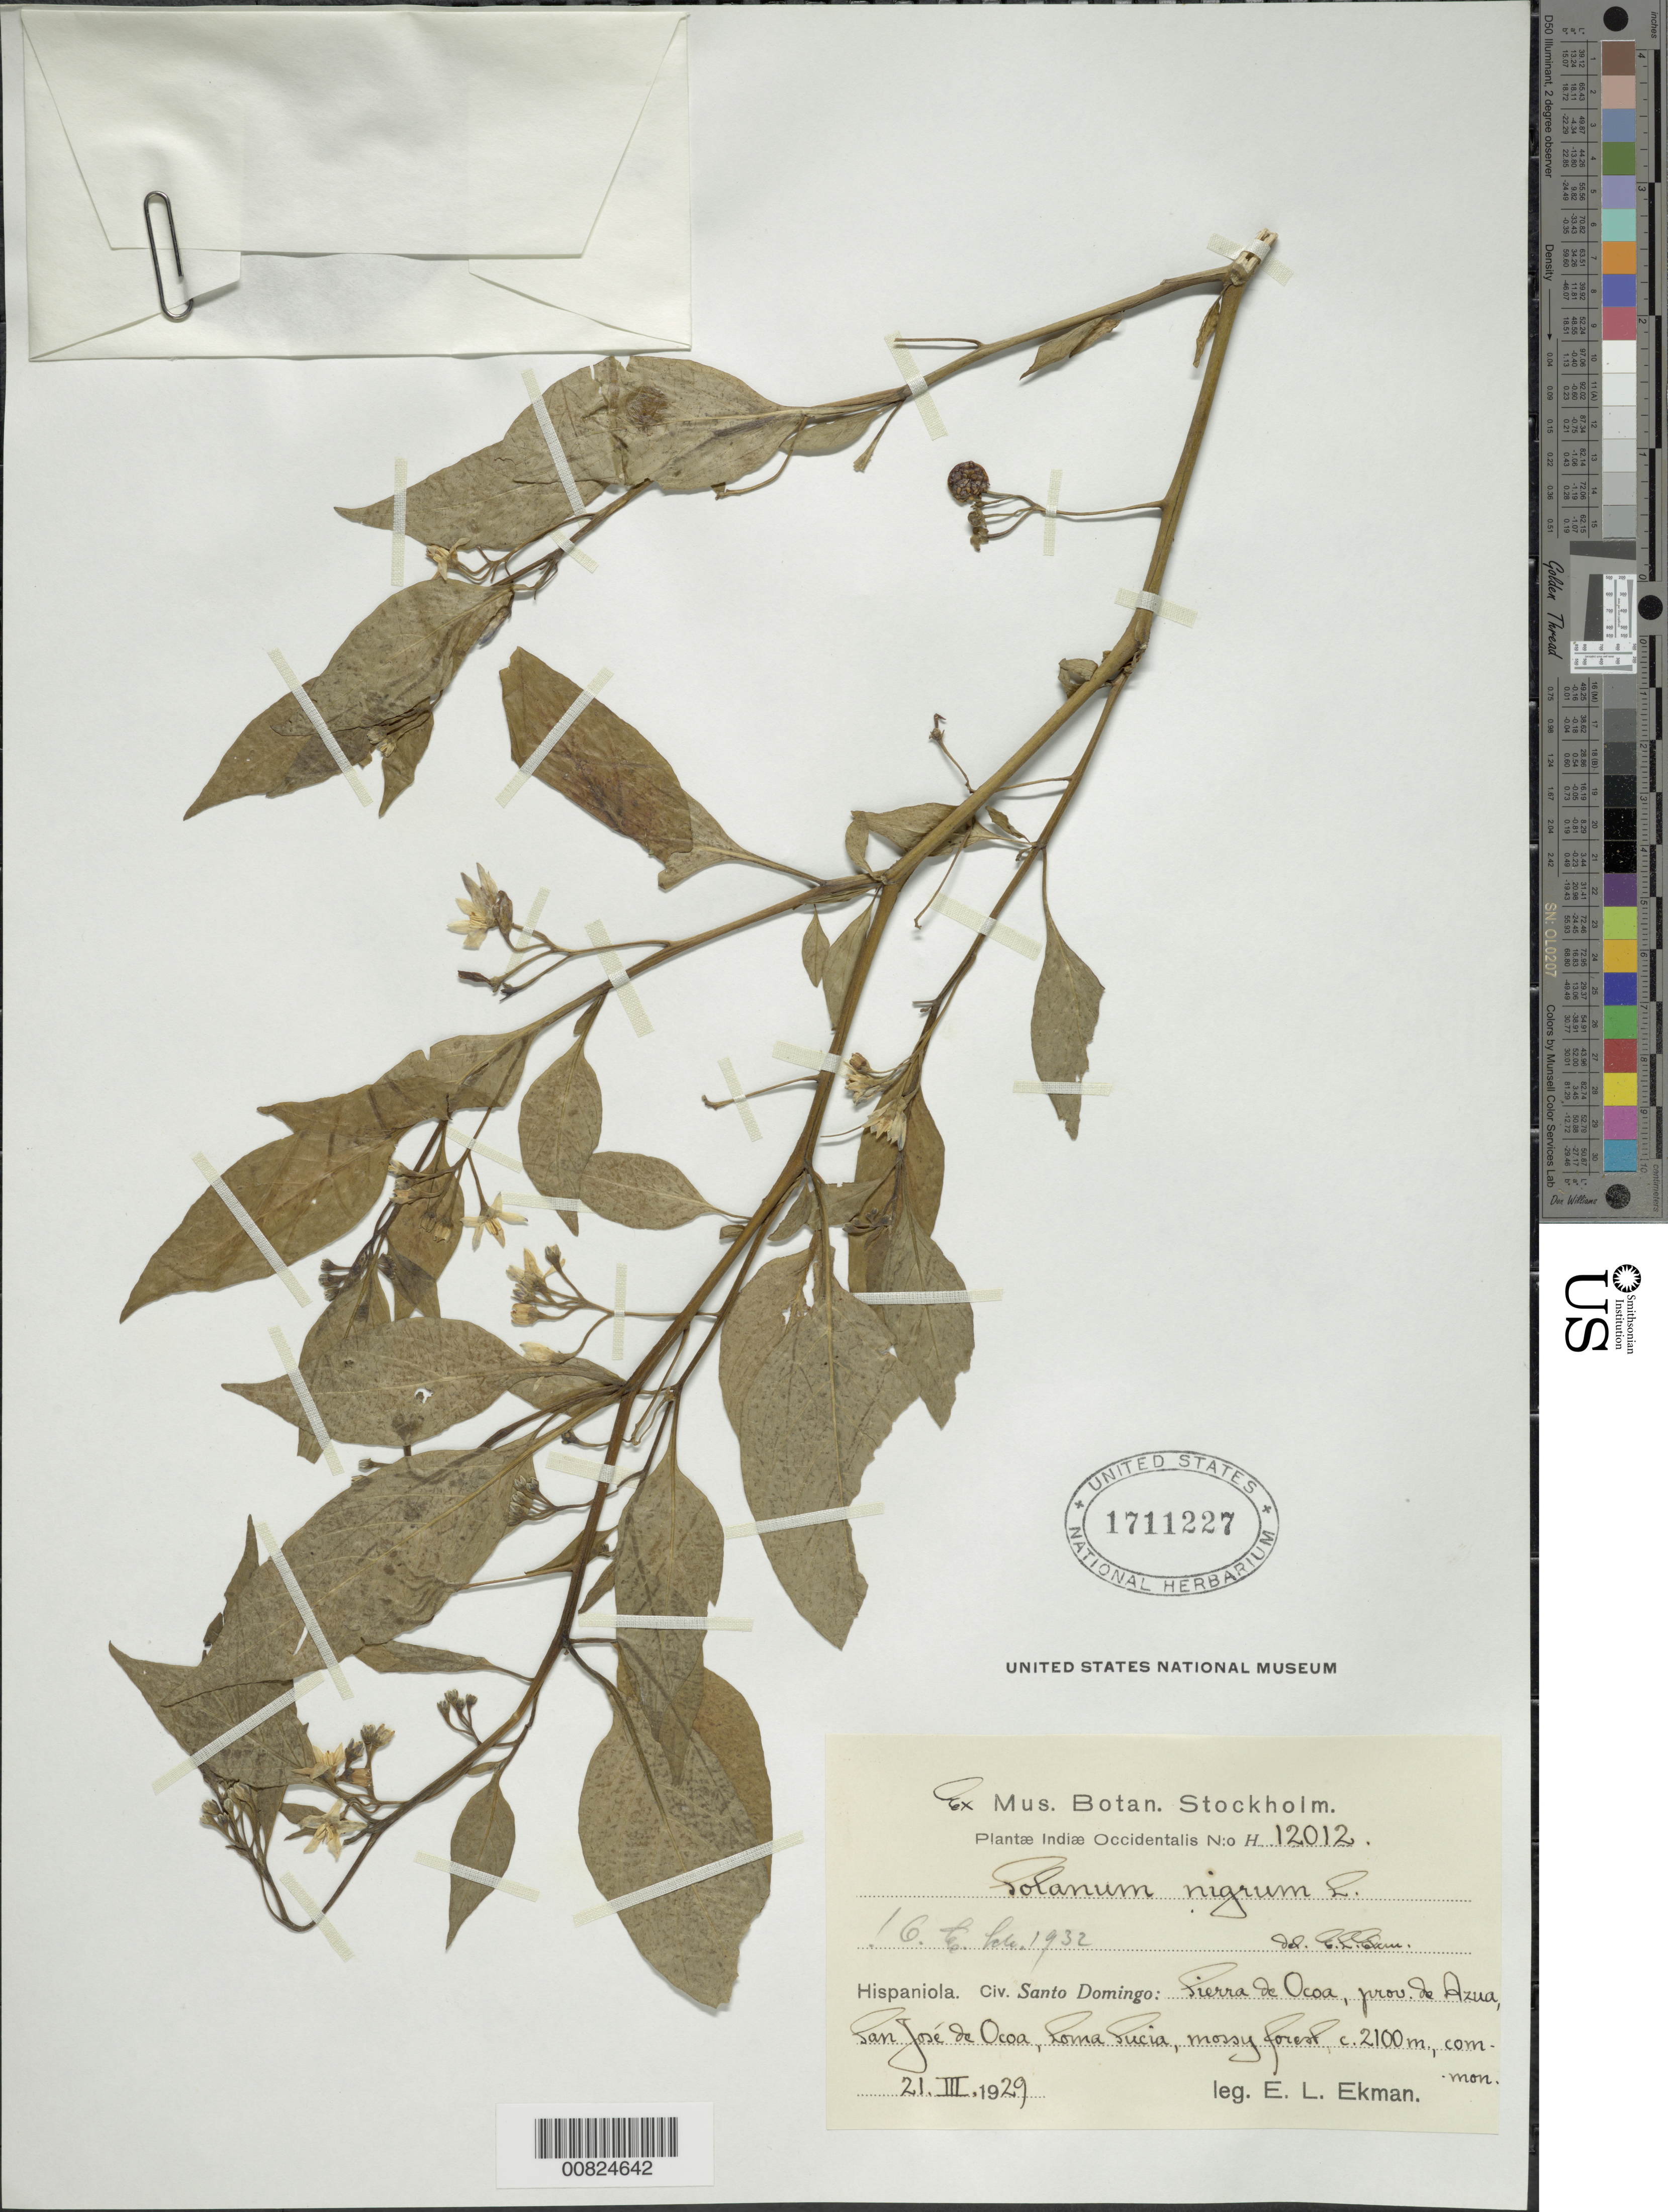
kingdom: Plantae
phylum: Tracheophyta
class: Magnoliopsida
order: Solanales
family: Solanaceae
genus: Solanum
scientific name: Solanum nigrum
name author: L.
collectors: E. L. Ekman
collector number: H 12012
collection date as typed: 21 Mar 1929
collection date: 1929-03-21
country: Dominican Republic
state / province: Azua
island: Hispaniola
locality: Sierra de Ocoa, San José de Ocoa, Loma Sucia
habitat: Mossy forest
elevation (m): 2100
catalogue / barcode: US 1711227